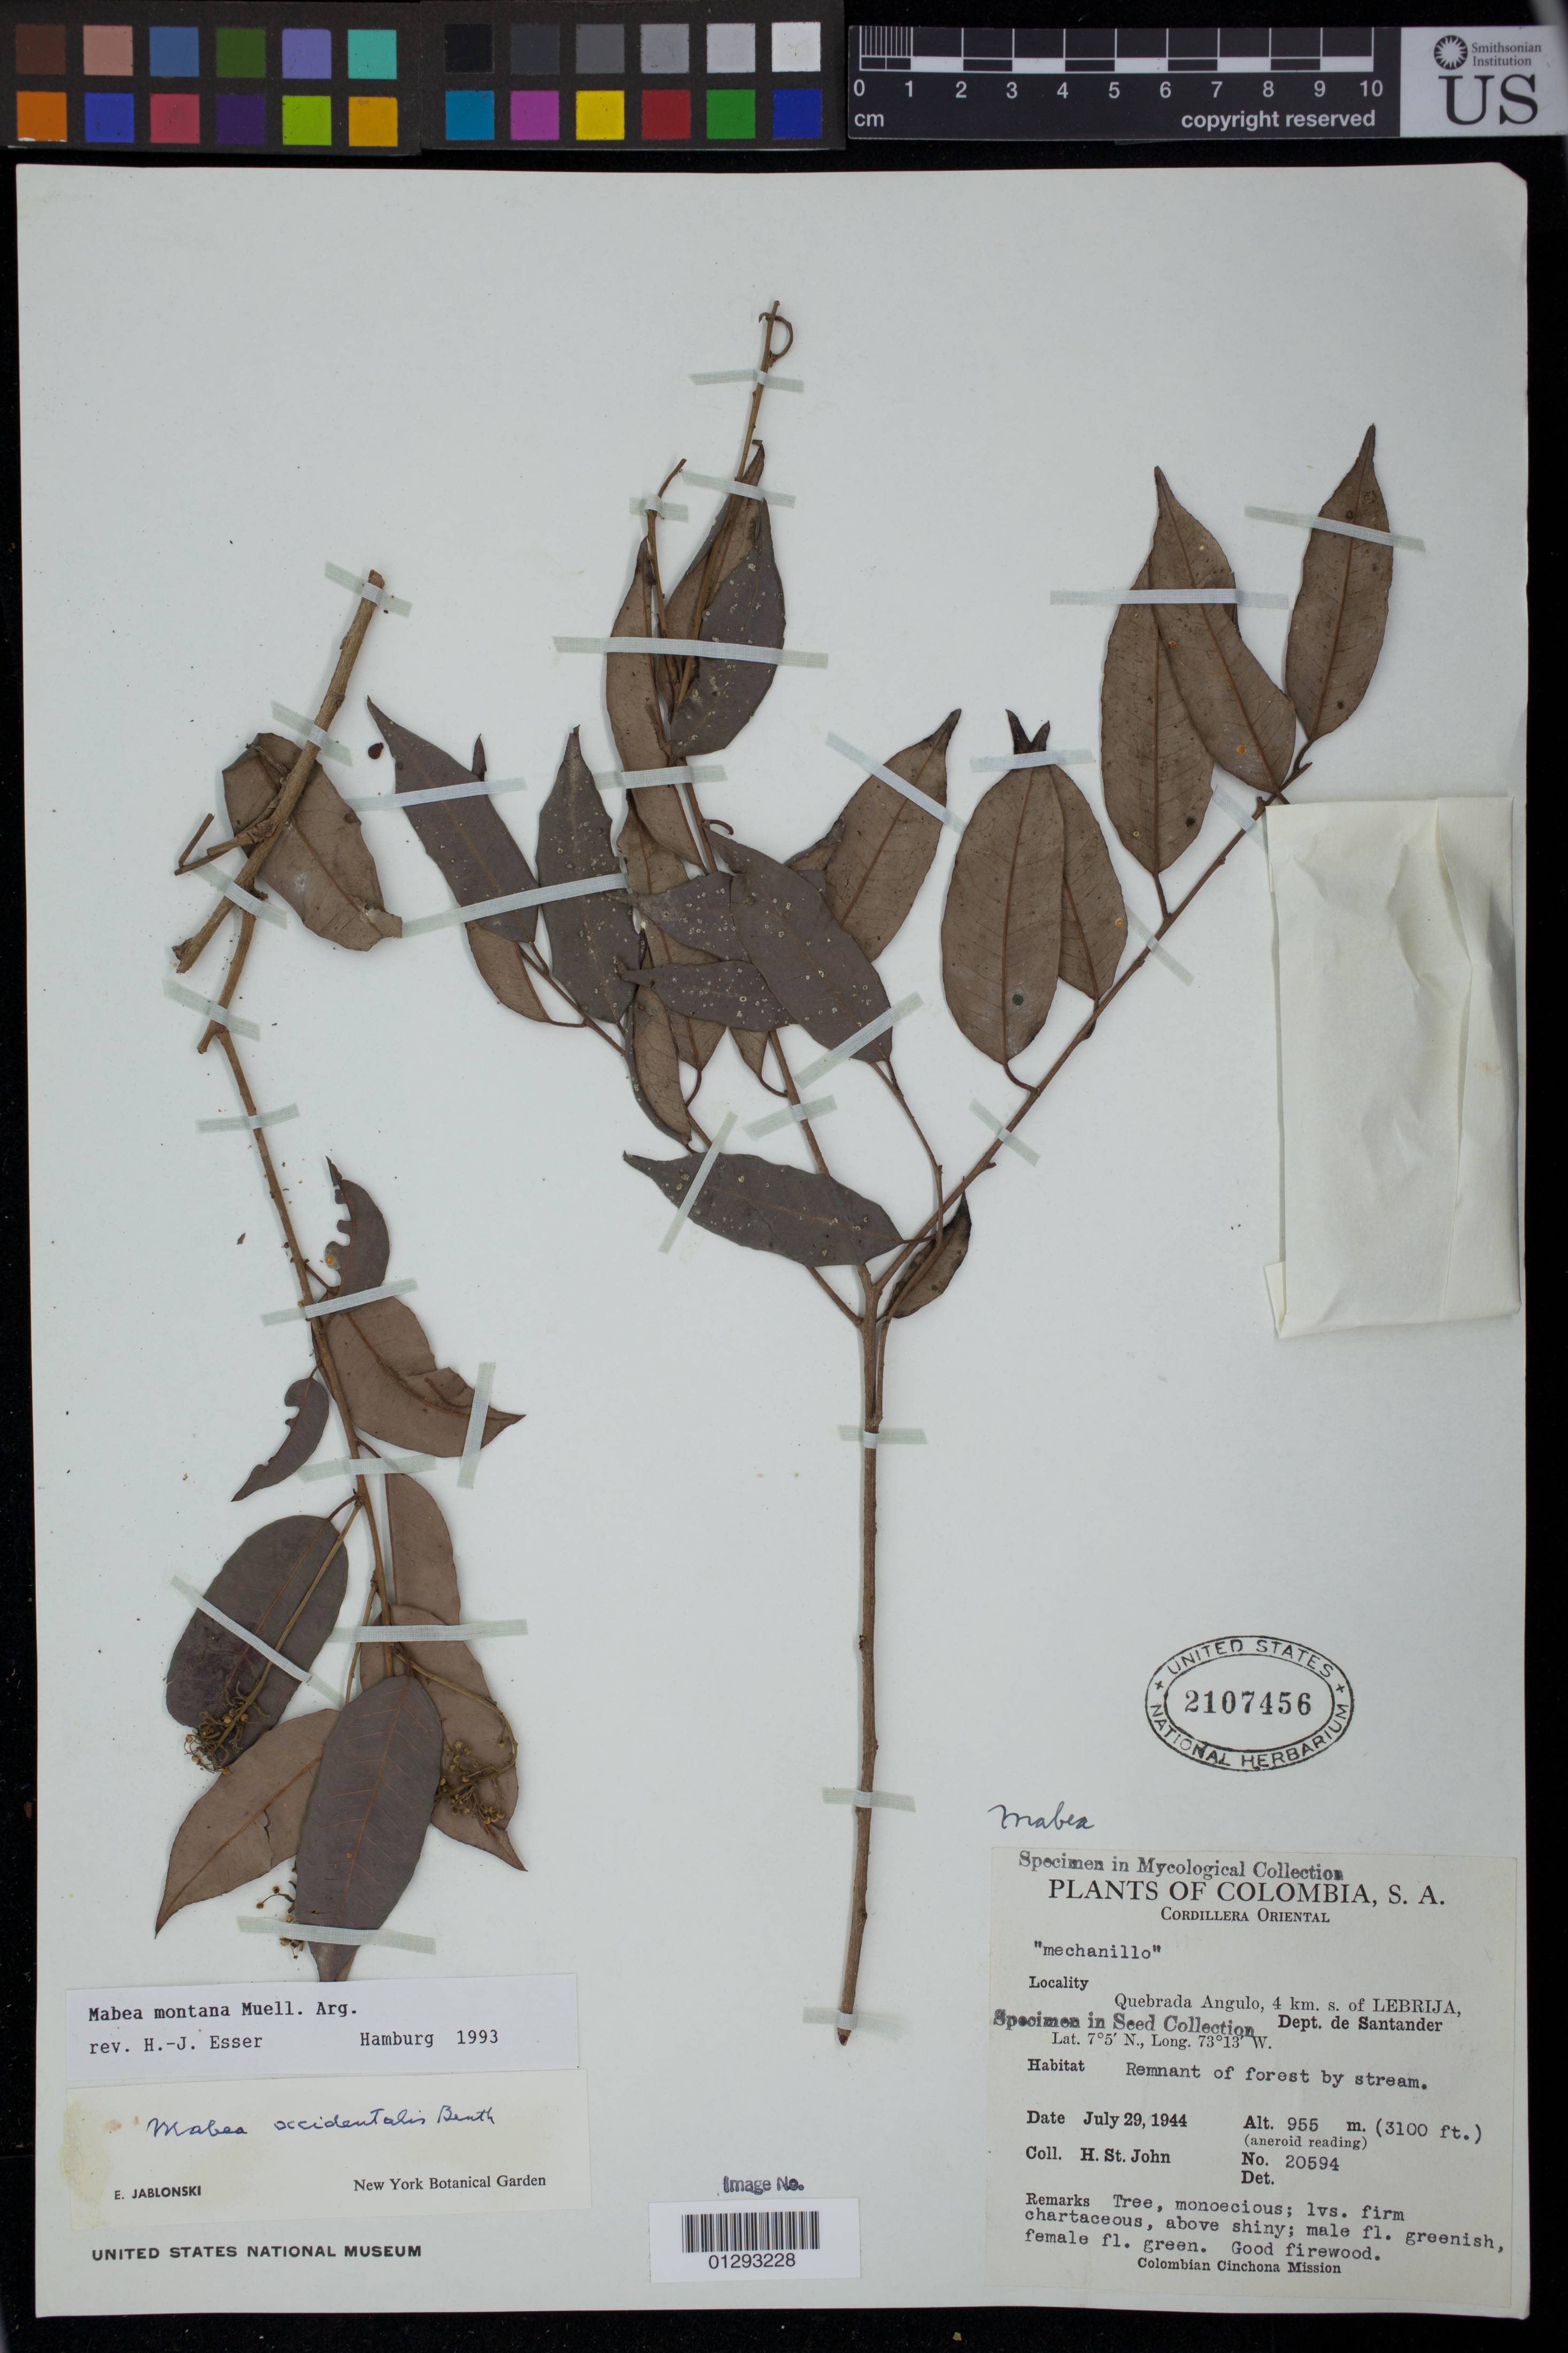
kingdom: Plantae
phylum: Tracheophyta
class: Magnoliopsida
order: Malpighiales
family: Euphorbiaceae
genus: Mabea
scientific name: Mabea montana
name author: Müll. Arg.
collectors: H. St. John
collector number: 20594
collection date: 1944-07-29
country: Colombia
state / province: Santander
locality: Quebrada Angulo, 4 km. s. of Lebrija. Cordillera Oriental.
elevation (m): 955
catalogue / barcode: US 2107456